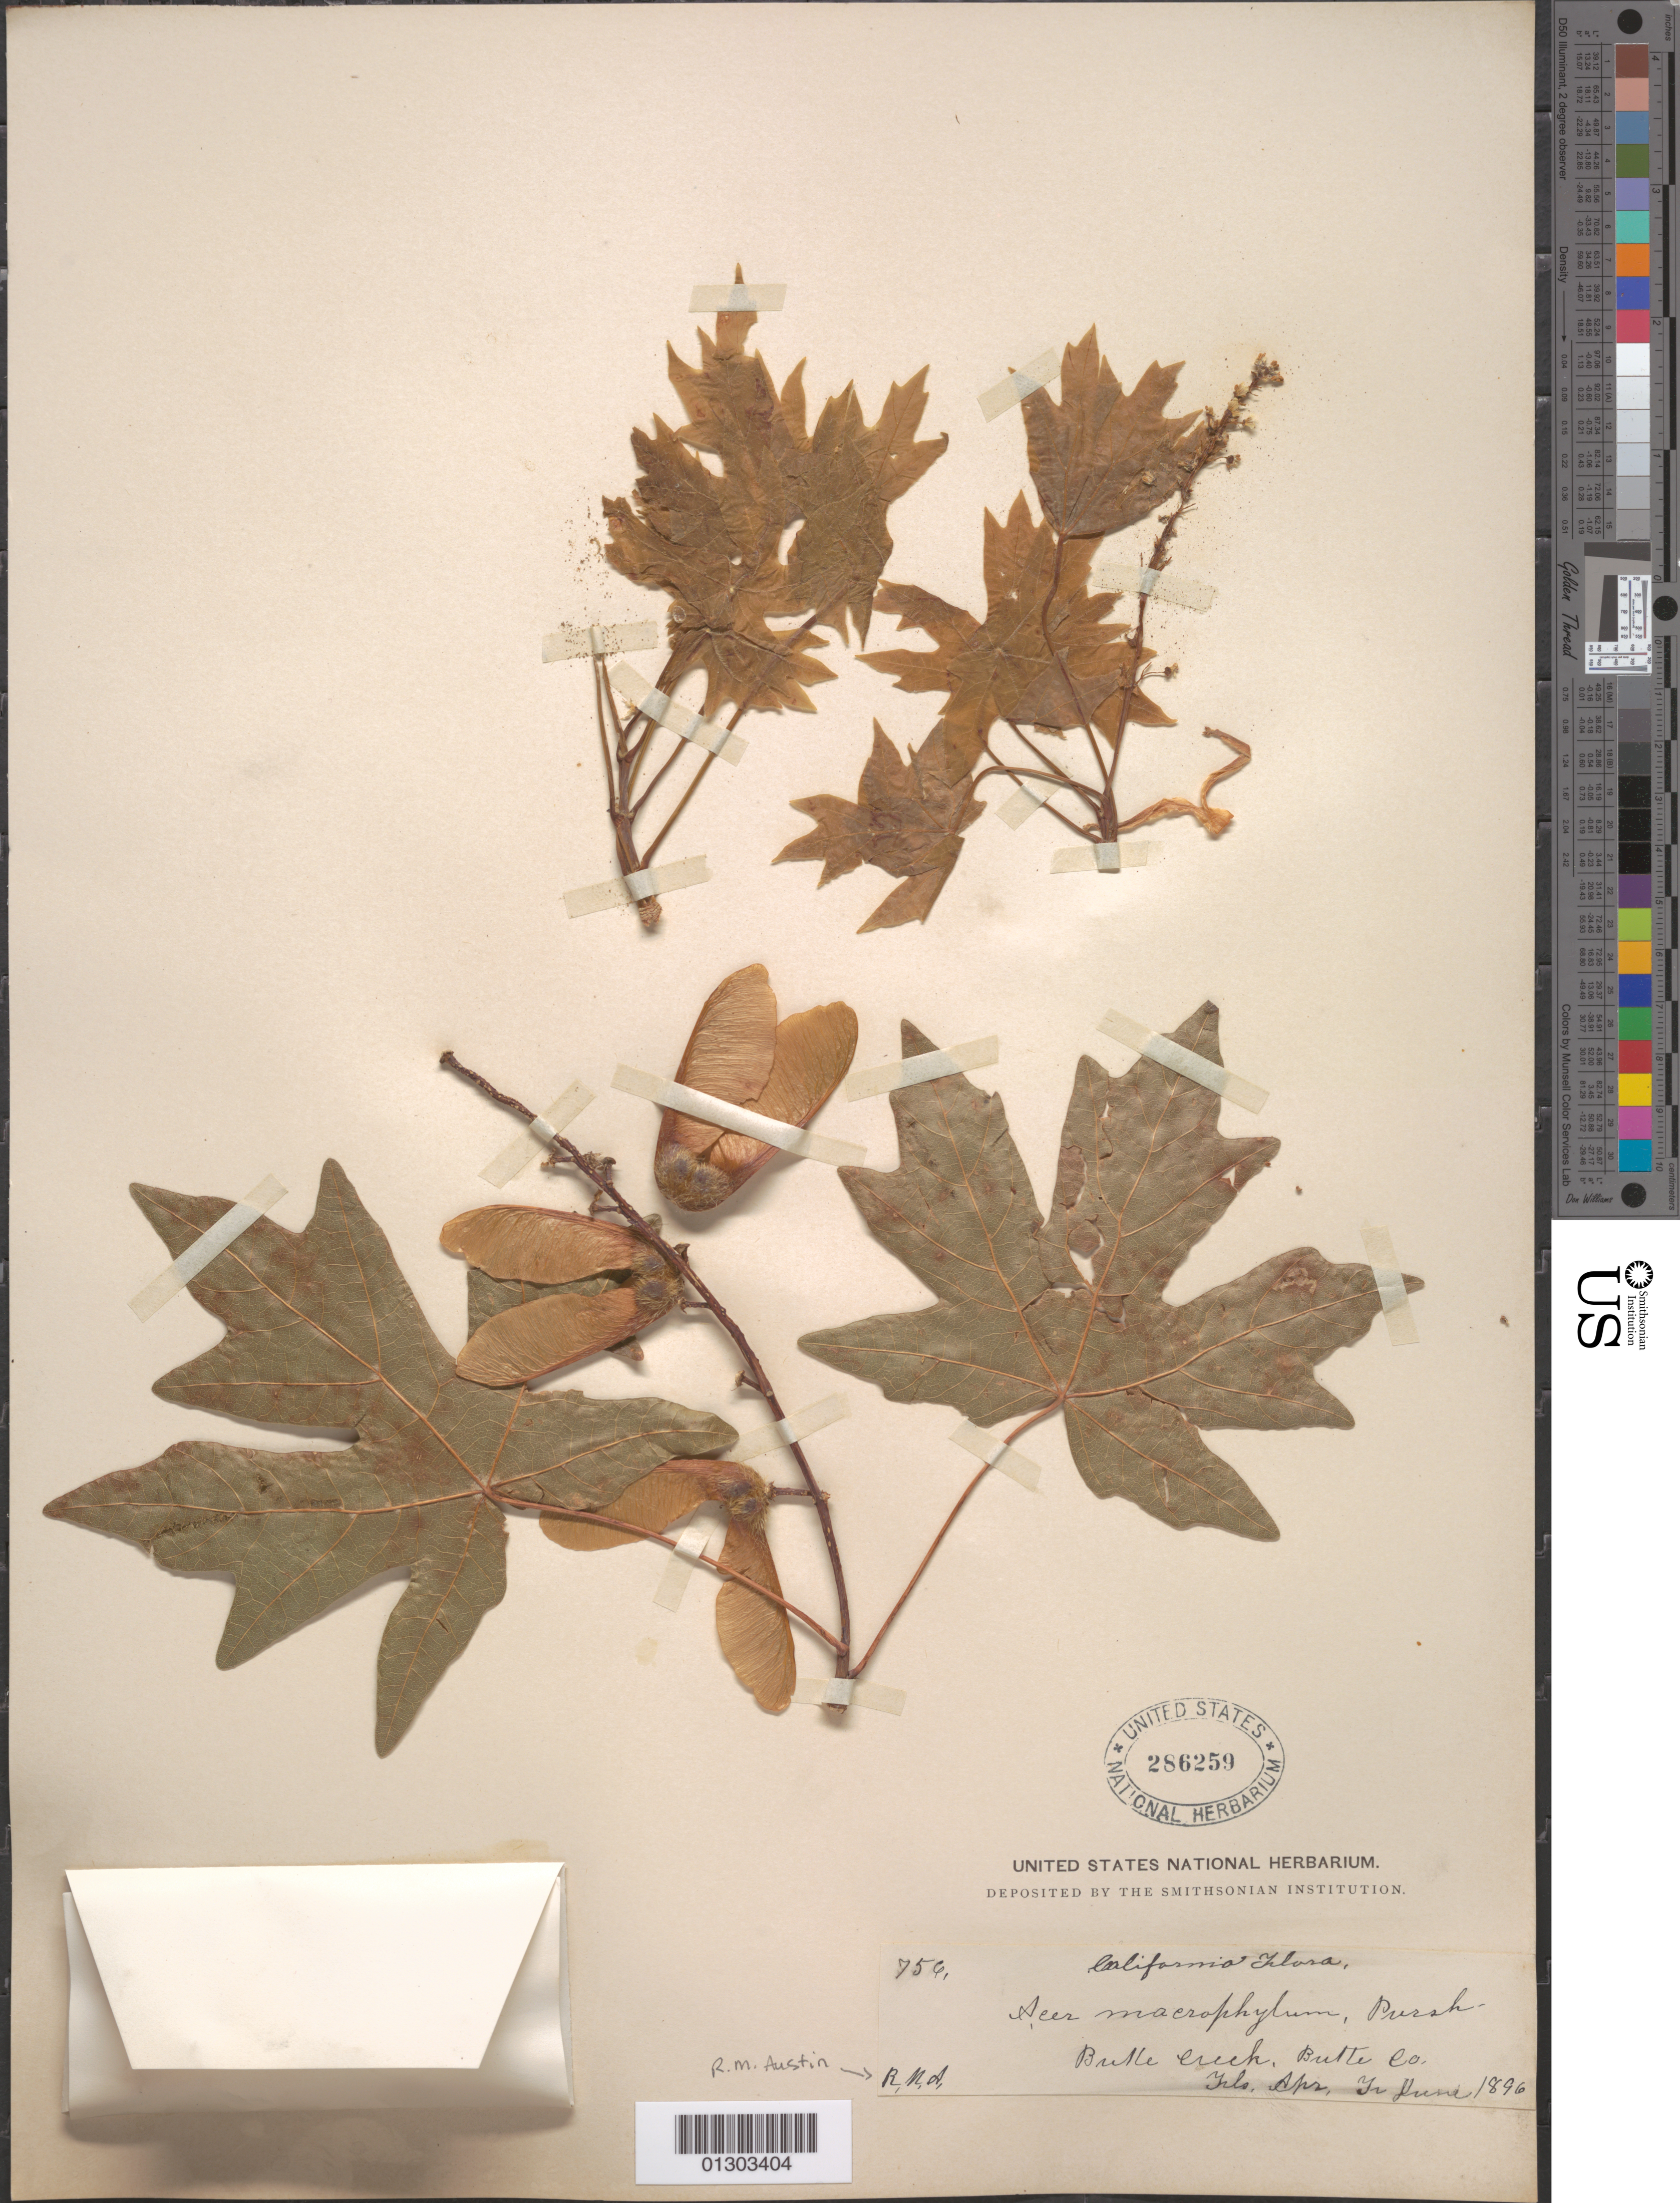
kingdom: Plantae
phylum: Tracheophyta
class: Magnoliopsida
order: Sapindales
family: Sapindaceae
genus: Acer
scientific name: Acer macrophyllum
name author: Pursh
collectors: R. Austin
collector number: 756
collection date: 1896-04/1896-06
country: United States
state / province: California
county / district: Butte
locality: Butte County, Butte Creek.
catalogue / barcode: US 286259